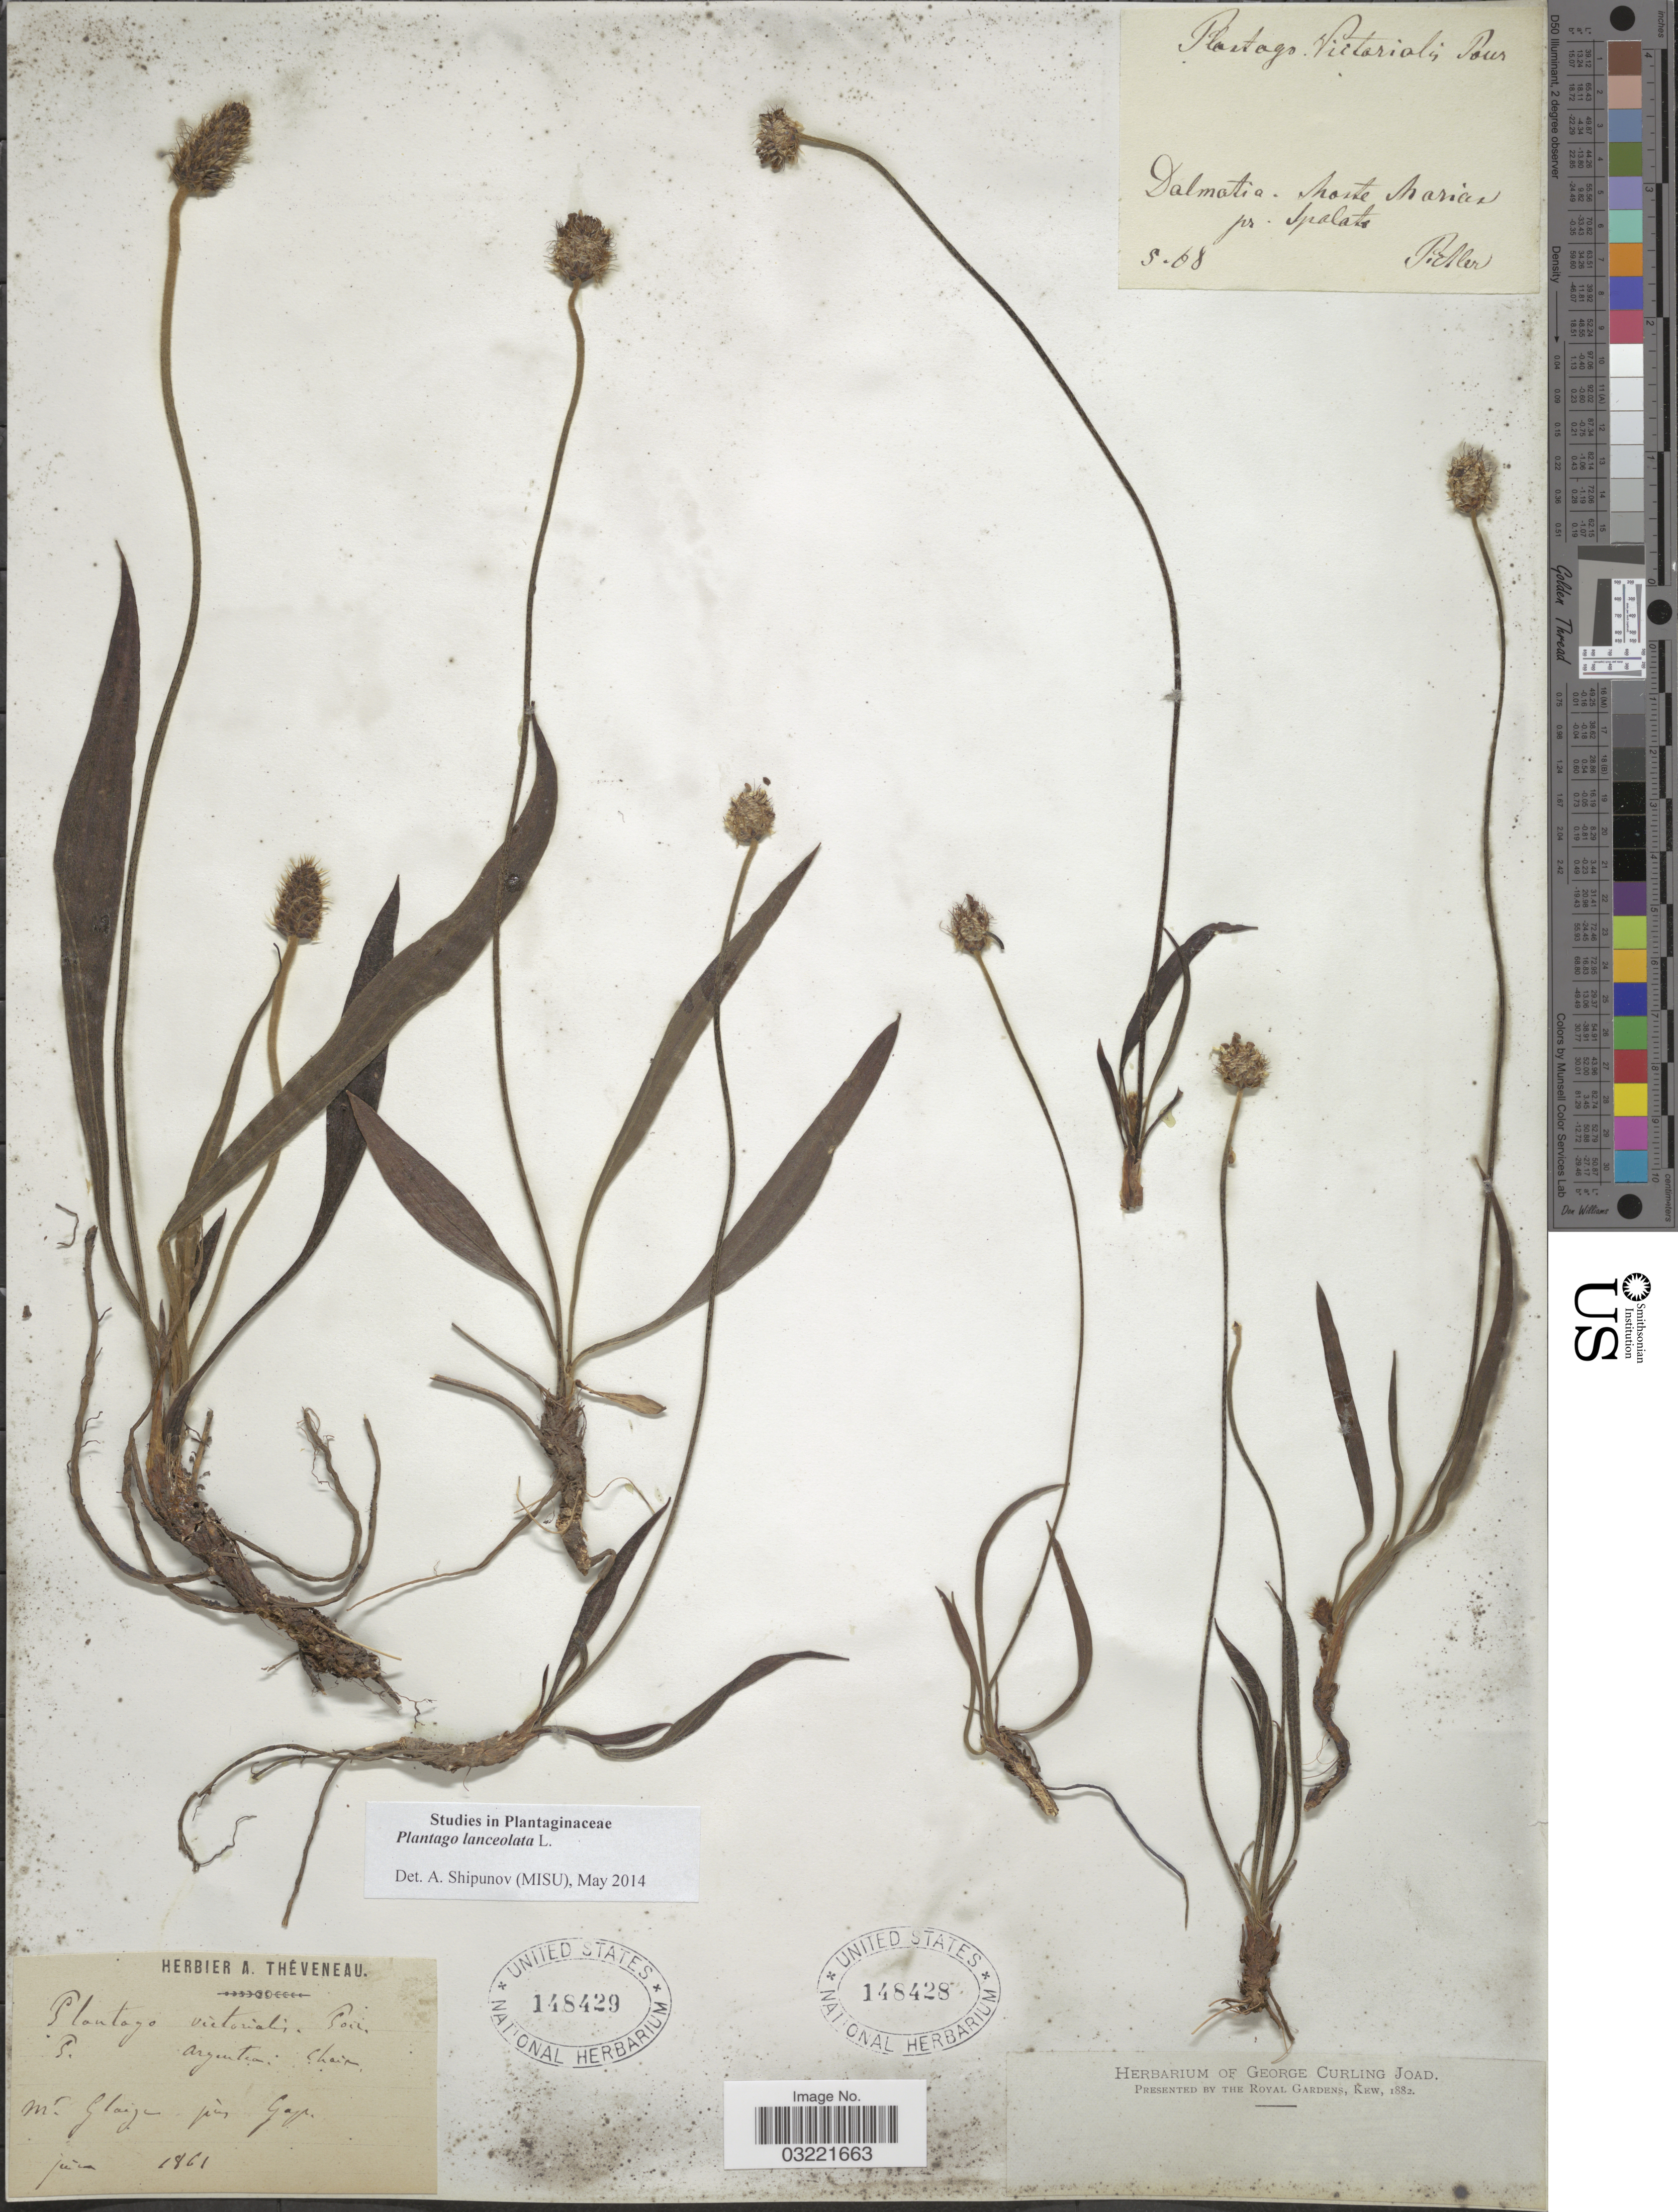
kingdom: Plantae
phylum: Tracheophyta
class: Magnoliopsida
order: Lamiales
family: Plantaginaceae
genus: Plantago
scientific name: Plantago lanceolata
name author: L.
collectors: Pichler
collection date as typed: Transcribed d/m/y: /5/68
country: Croatia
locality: Dalmatia. Monte Marian pr. Spalata.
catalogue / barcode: US 148428